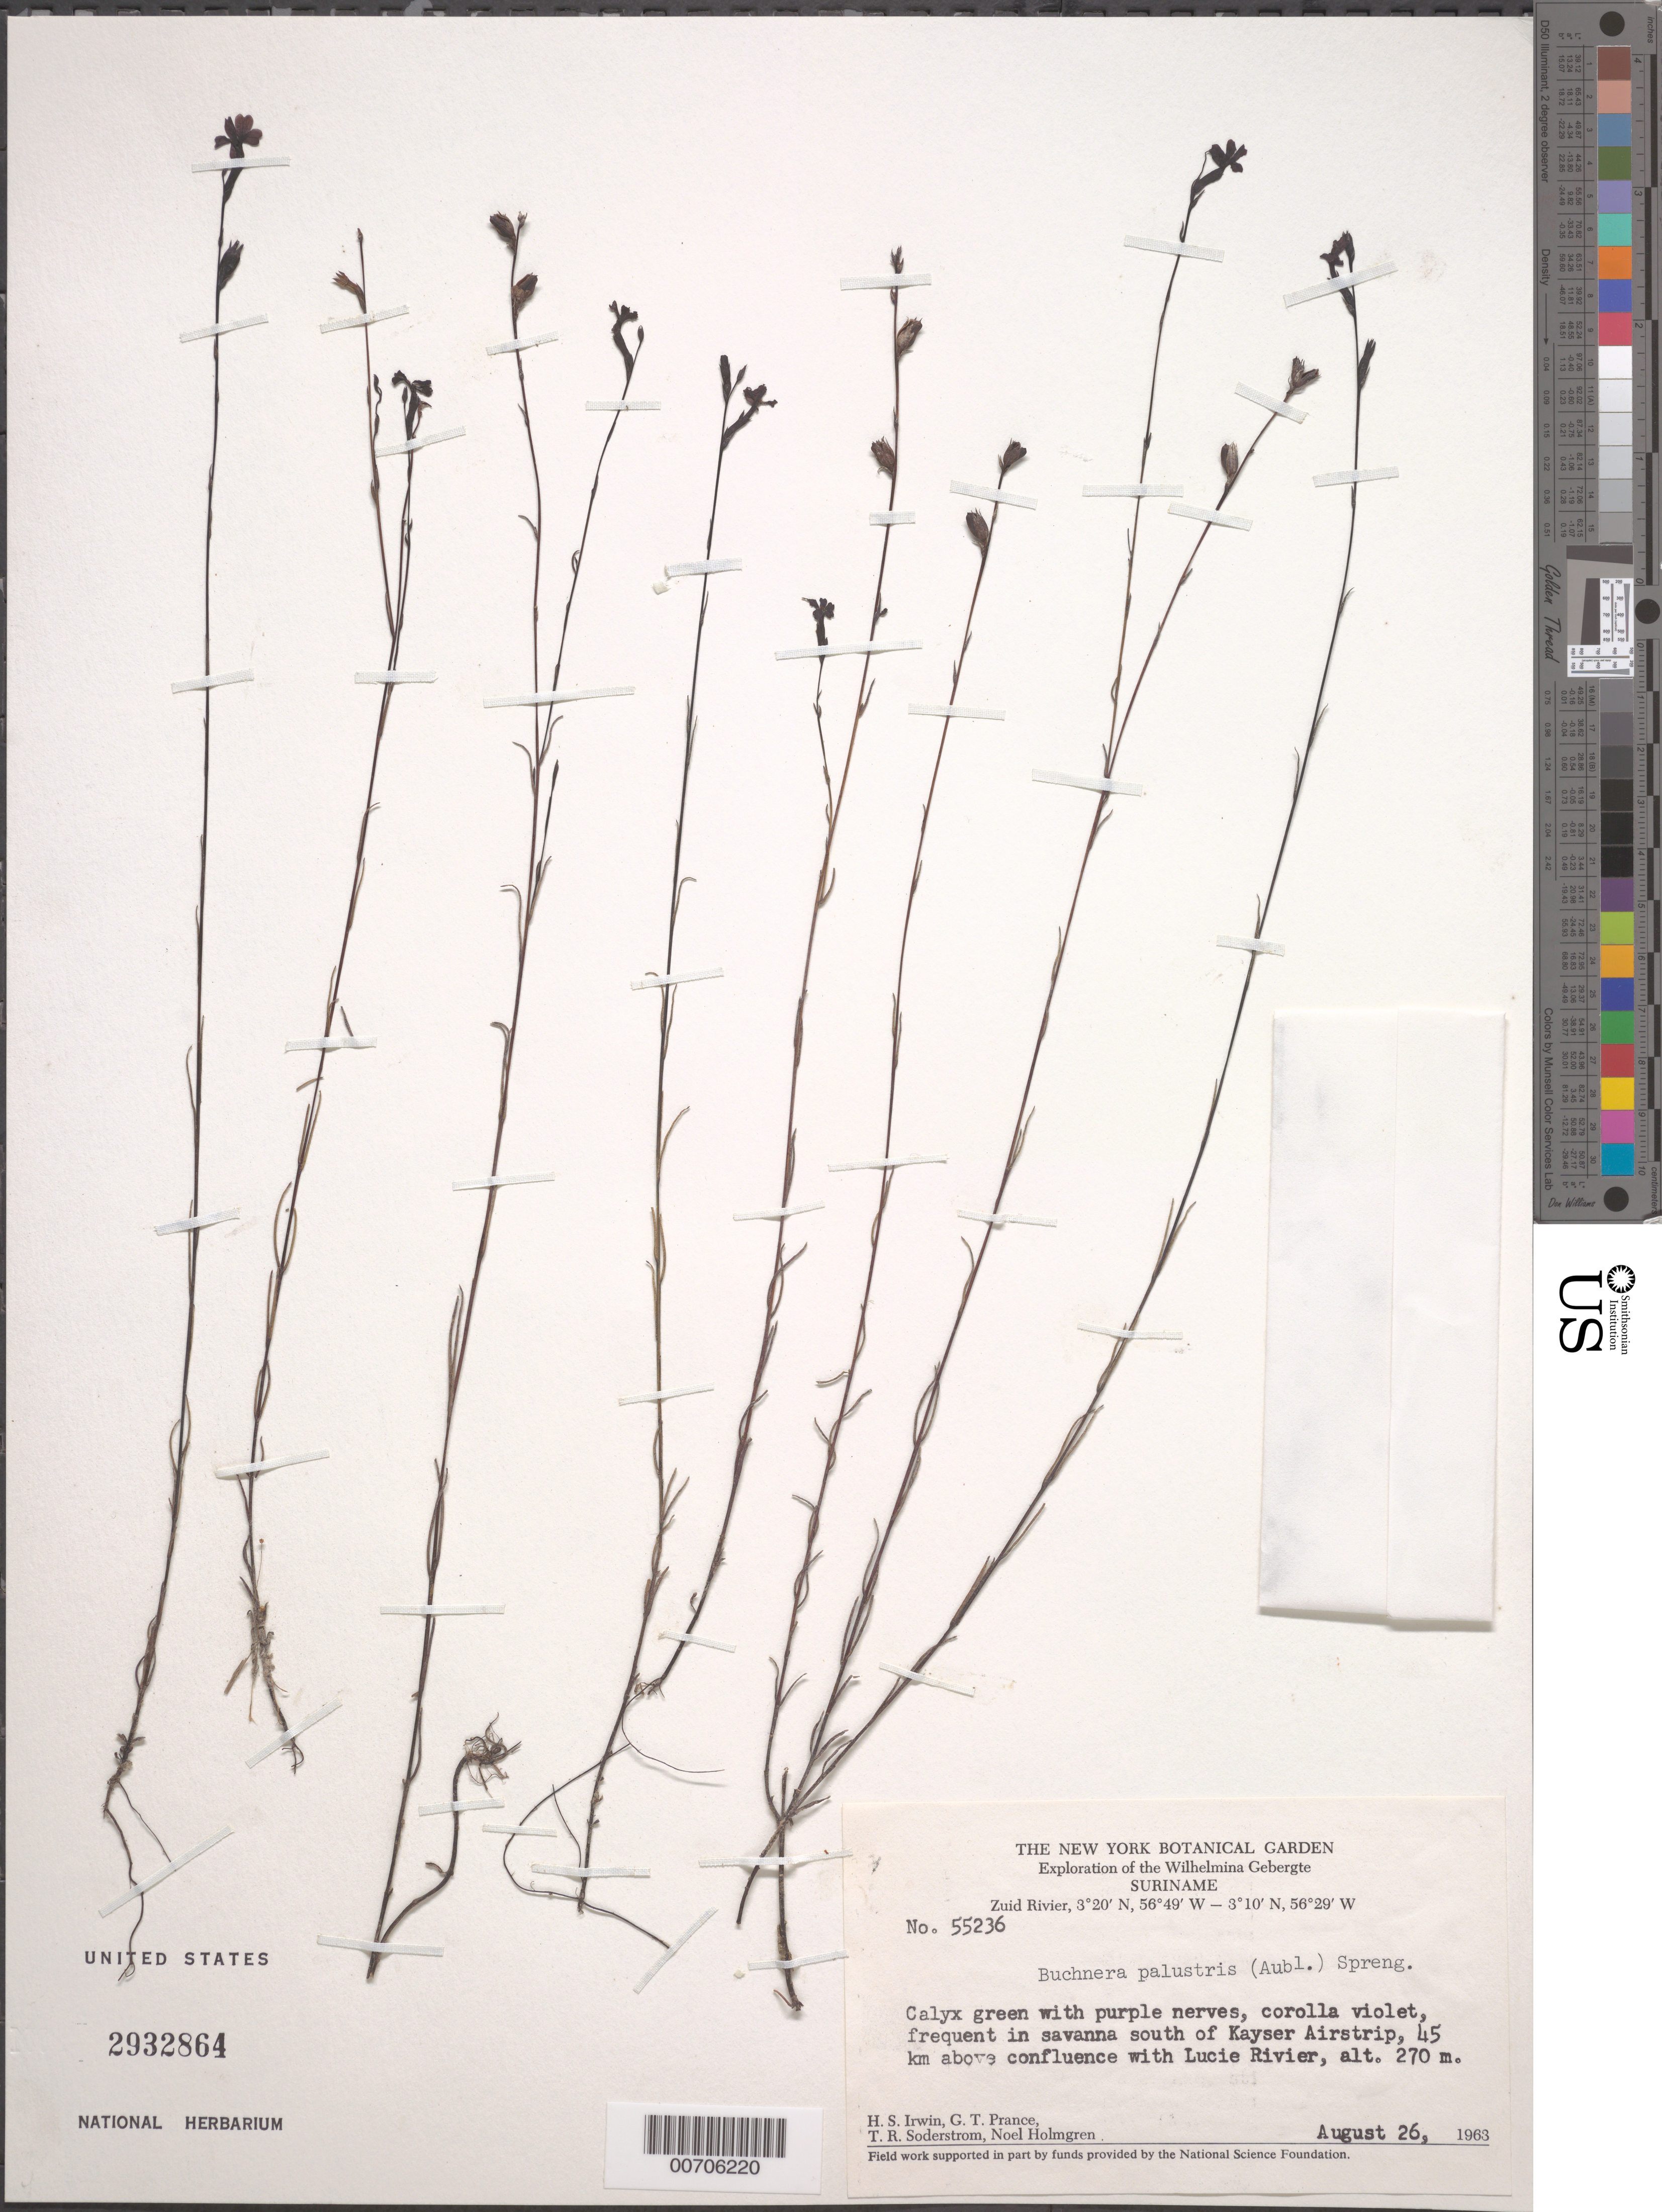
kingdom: Plantae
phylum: Tracheophyta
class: Magnoliopsida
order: Lamiales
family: Orobanchaceae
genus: Buchnera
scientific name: Buchnera palustris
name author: (Aubl.) Spreng.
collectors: H. Irwin, G. T. Prance, T. R. Soderstrom & N. H. Holmgren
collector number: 55236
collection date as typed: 26-Aug-63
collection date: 1963-08-26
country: Suriname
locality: Kayser Airstrip, Zuid R., 45 km above confl. with Lucie R., Wilhelmina Gebergte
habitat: Savanna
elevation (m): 270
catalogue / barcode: US 2932864